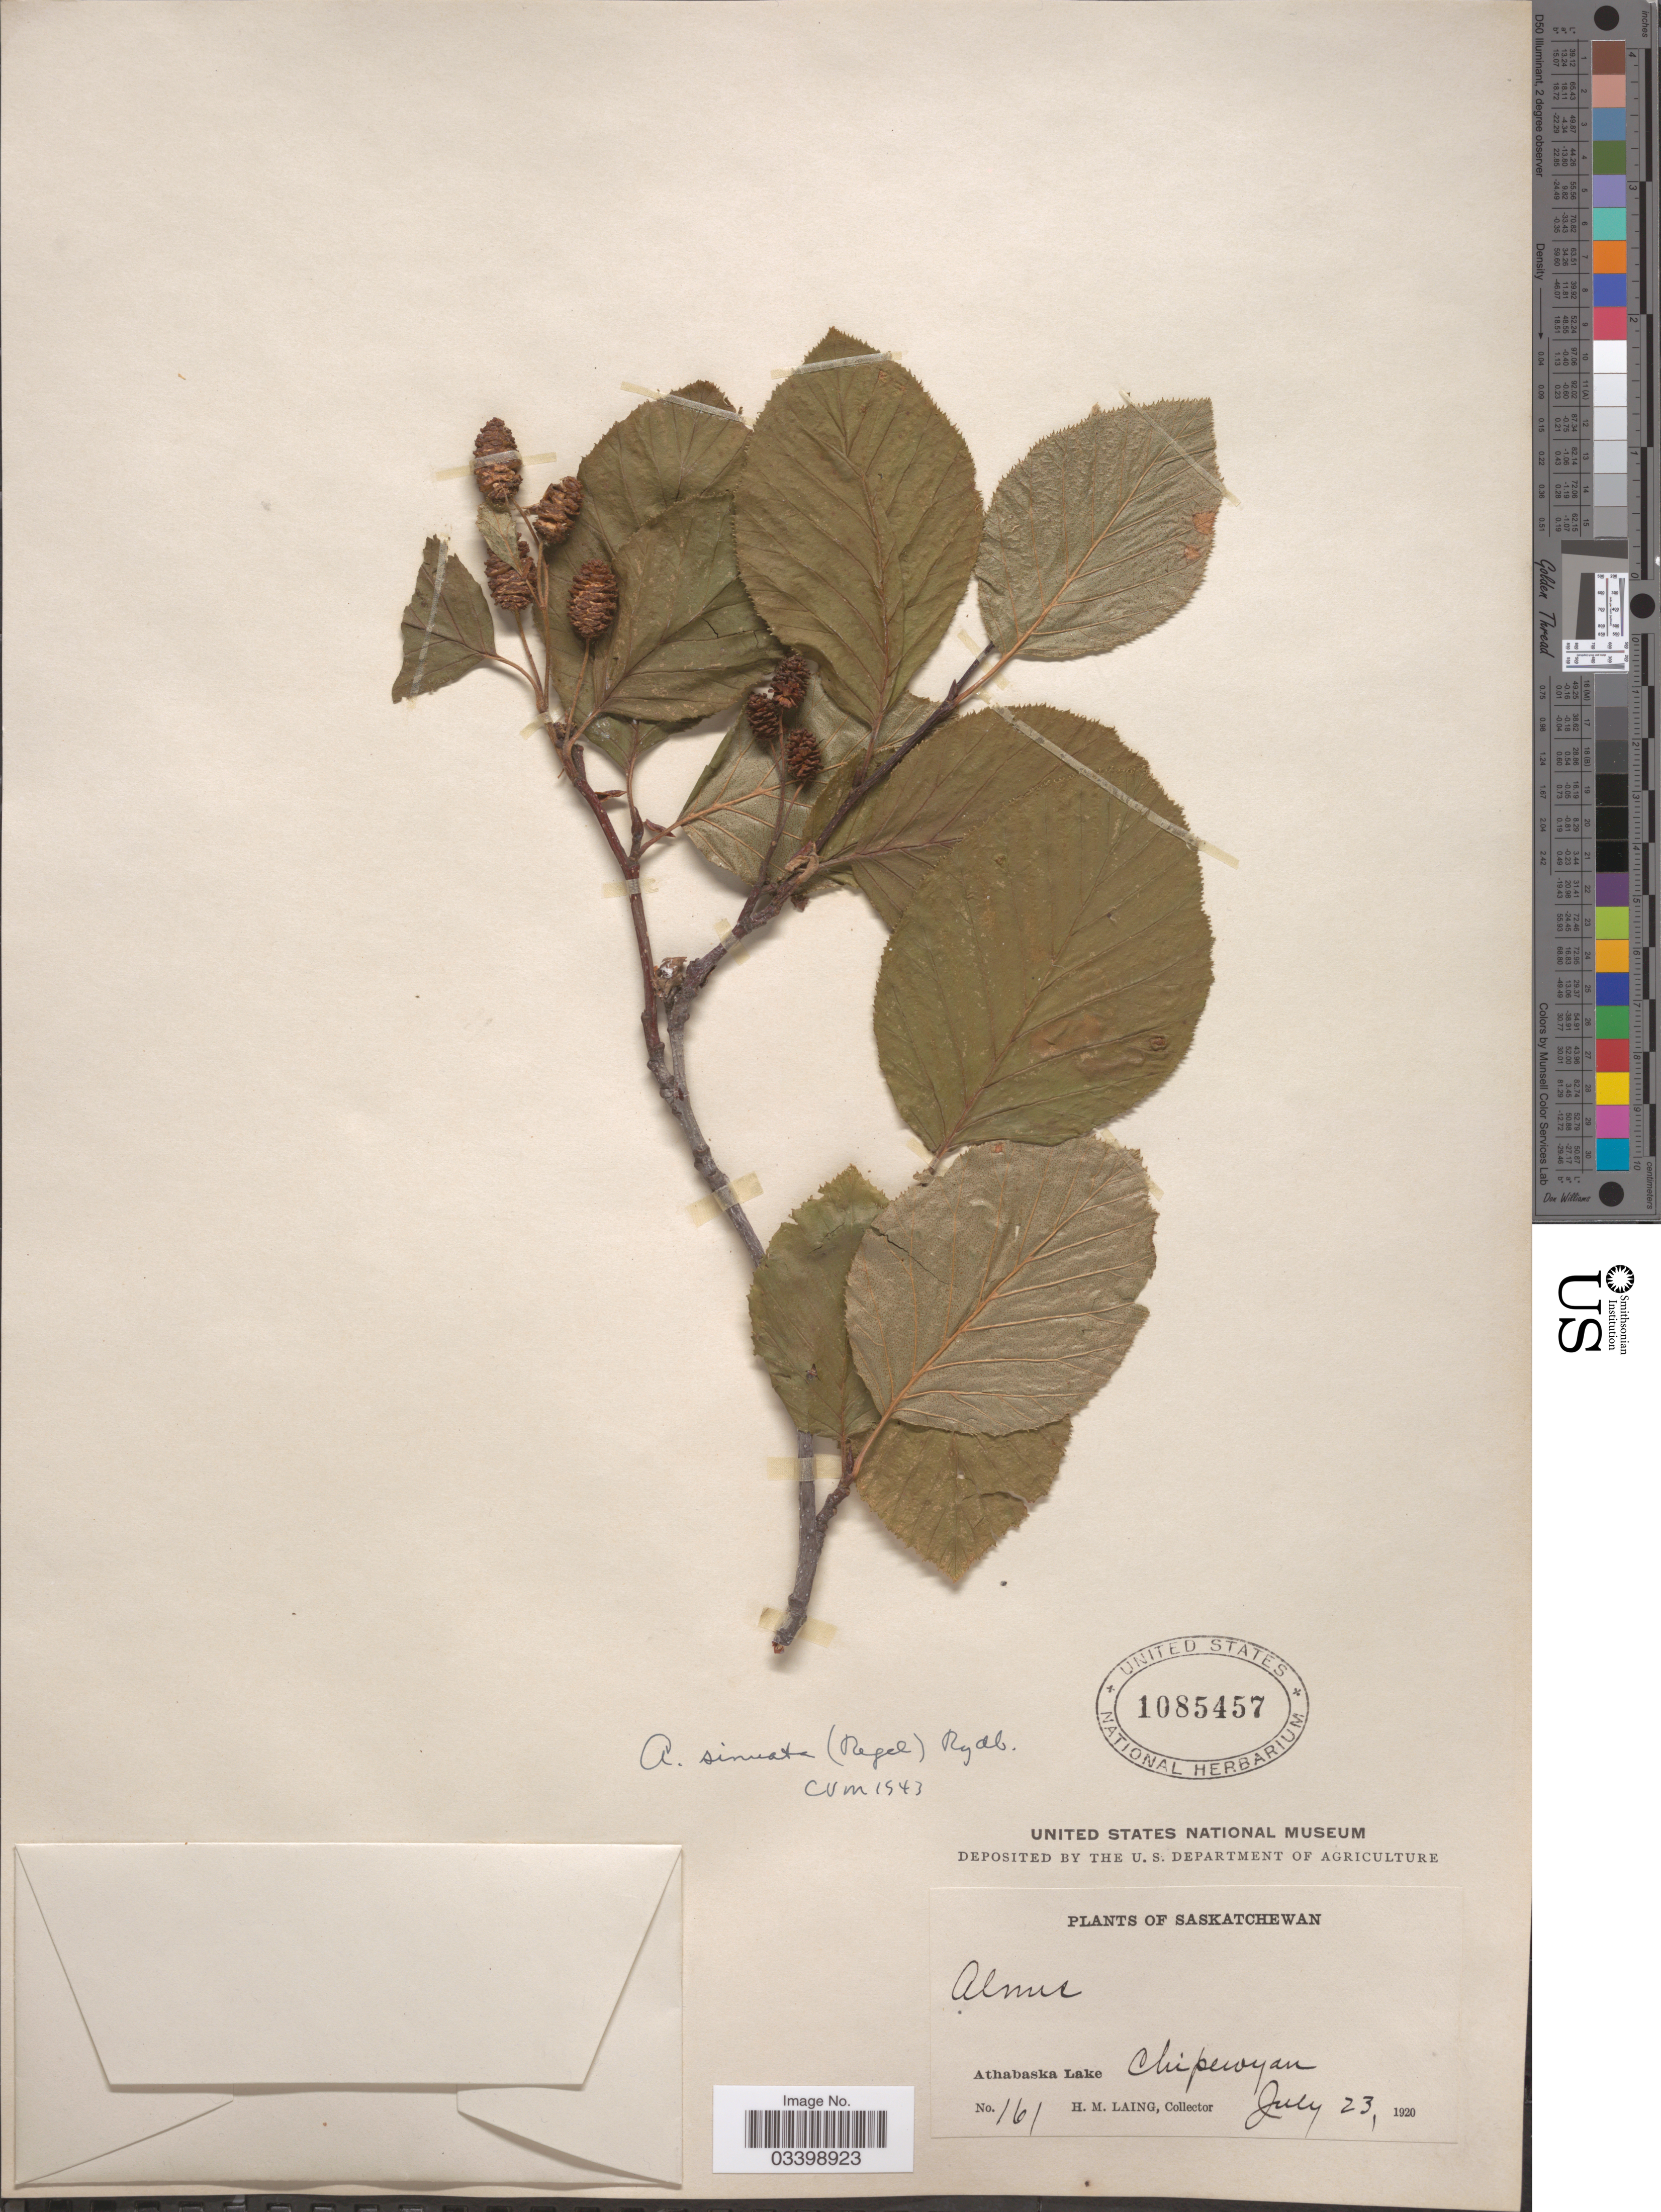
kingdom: Plantae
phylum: Tracheophyta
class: Magnoliopsida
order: Fagales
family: Betulaceae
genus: Alnus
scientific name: Alnus viridis subsp. sinuata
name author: Regel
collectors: H. Laing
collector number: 161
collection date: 1920-07-23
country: Canada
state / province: Saskatchewan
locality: Athabaska Lake Chipewyan.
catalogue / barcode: US 1085457